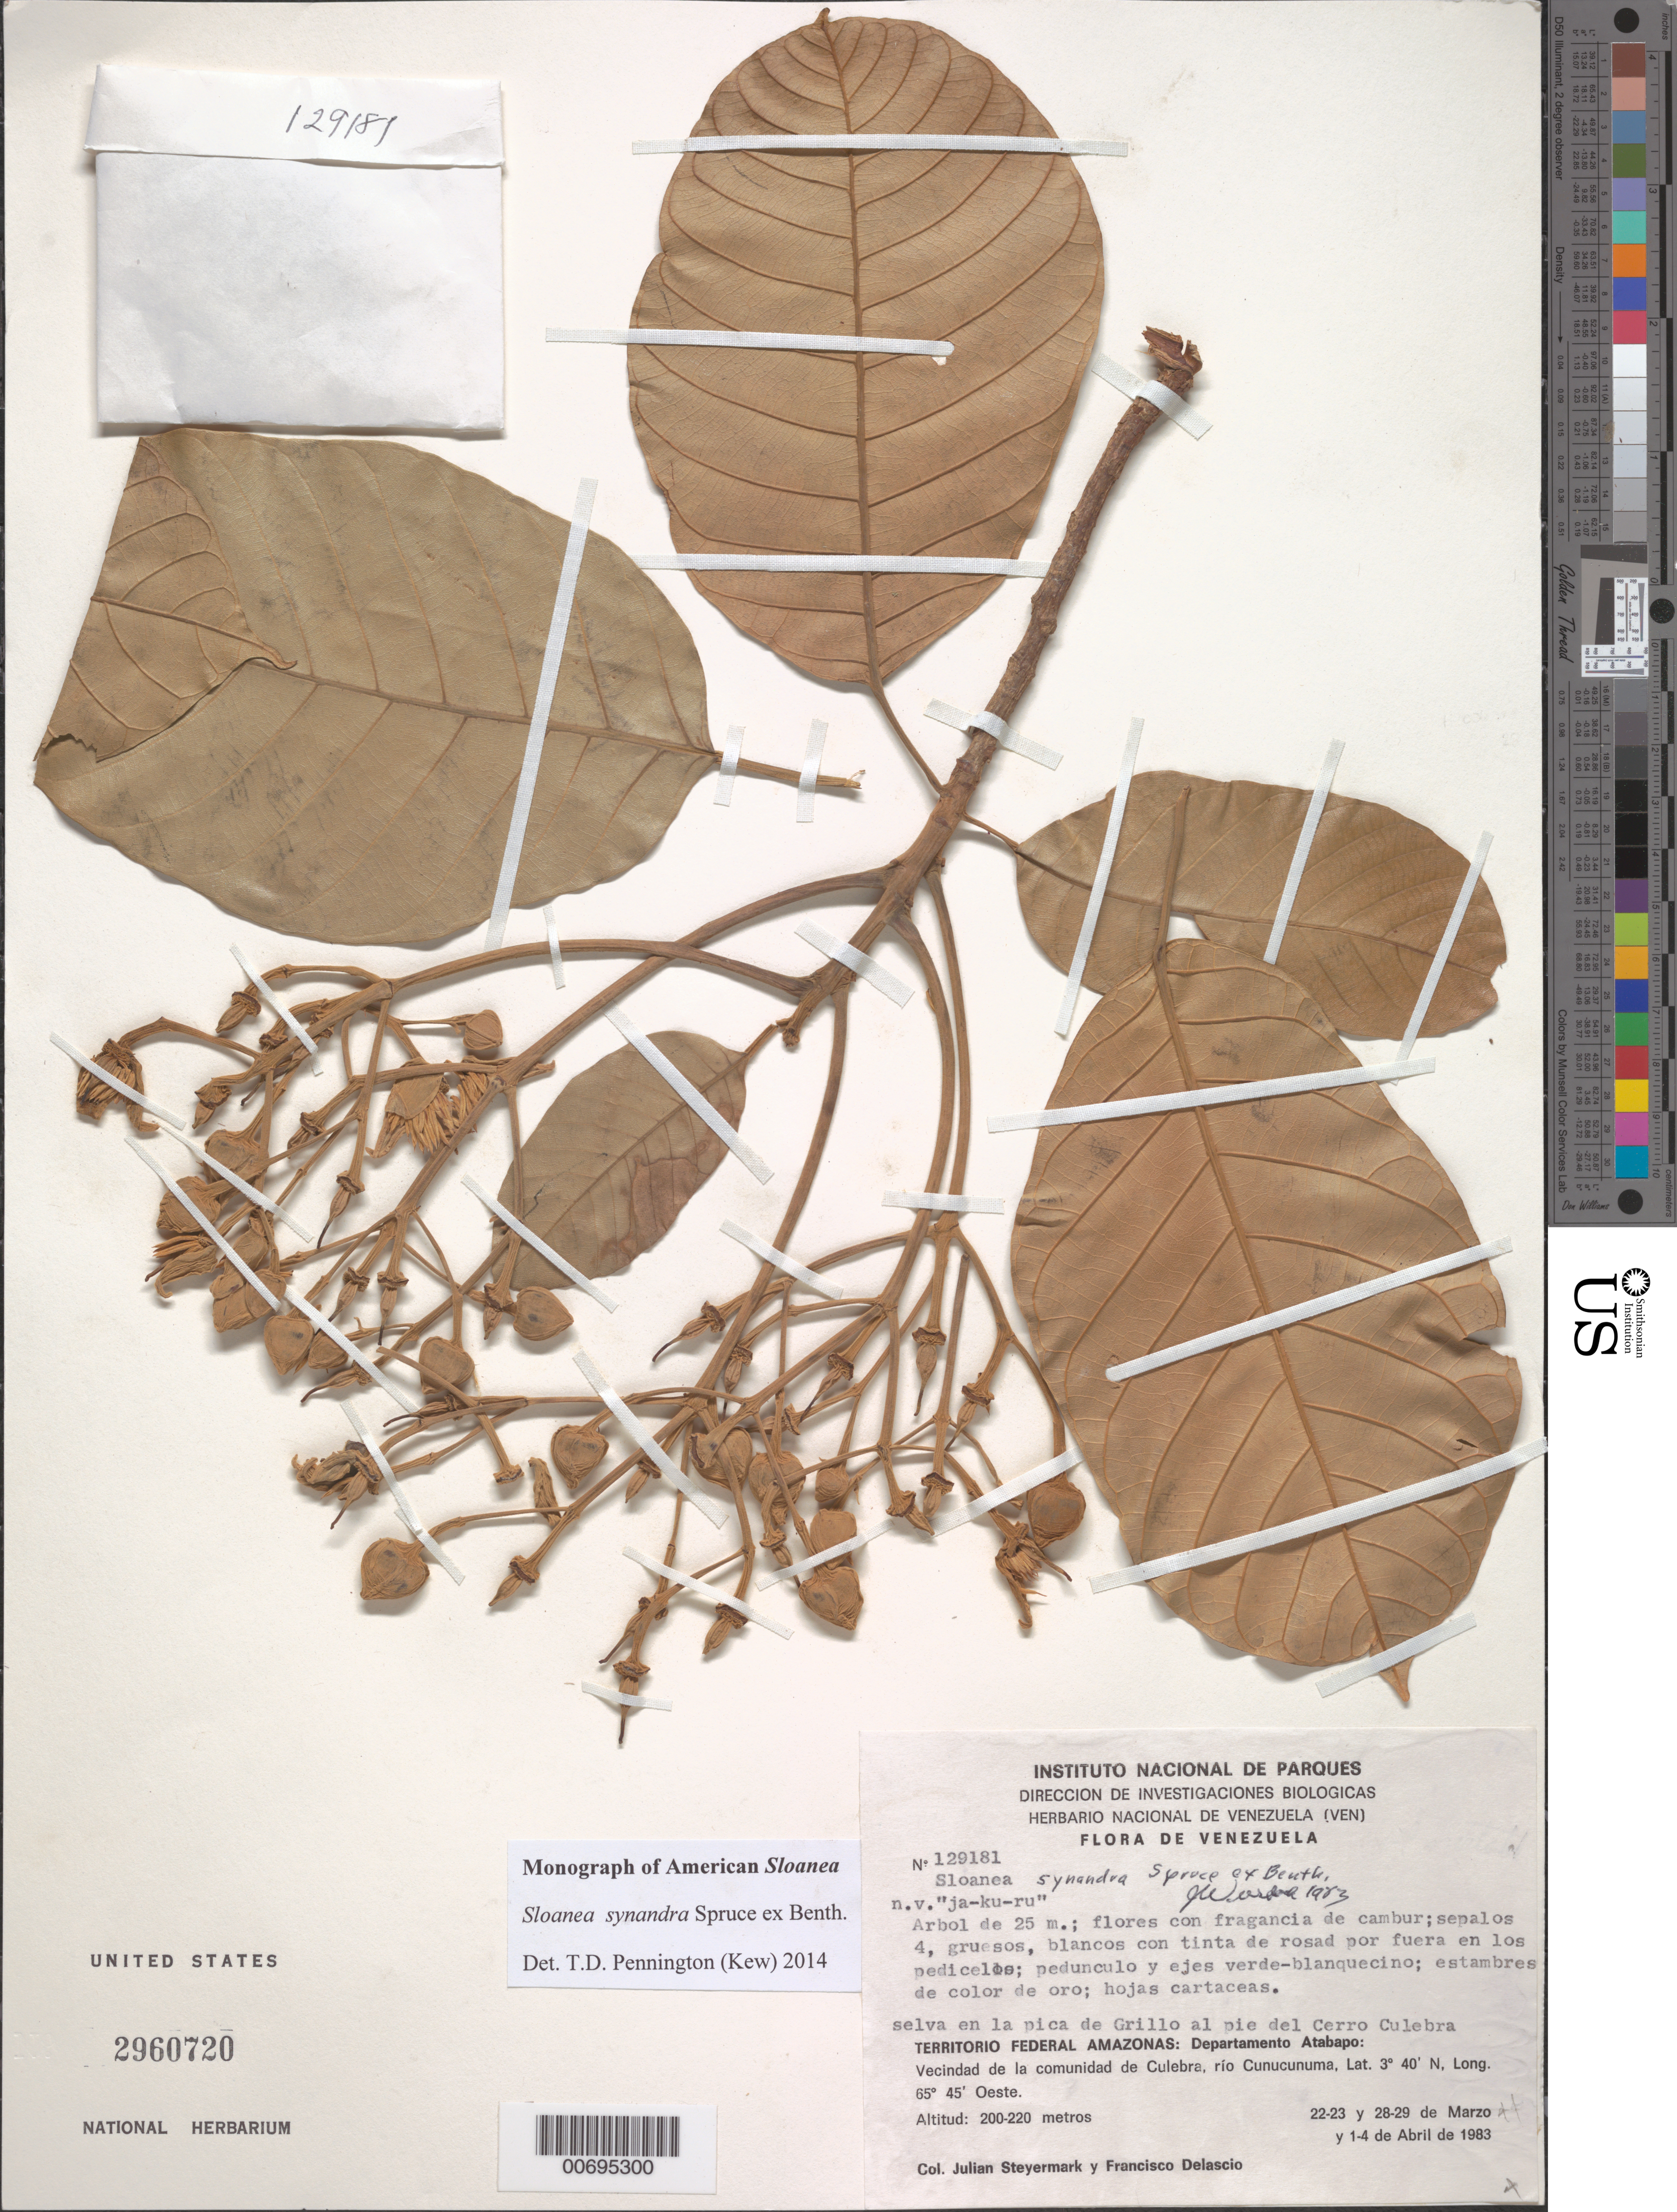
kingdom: Plantae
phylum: Tracheophyta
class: Magnoliopsida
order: Oxalidales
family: Elaeocarpaceae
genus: Sloanea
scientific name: Sloanea synandra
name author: Spruce ex Benth.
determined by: Wurdack, John J., (US), US (UNITED STATES)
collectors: J. Steyermark & F. Delascio C.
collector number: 129181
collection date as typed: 1-Apr-83 to 4-Apr-83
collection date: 1983-04-01/1983-04-04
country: Venezuela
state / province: Amazonas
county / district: Atabapo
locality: Culebra comunidad vic., Río Cunucunuma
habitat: Selva en la pica de Grillo al pié del cerro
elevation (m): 200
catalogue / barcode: US 2960720